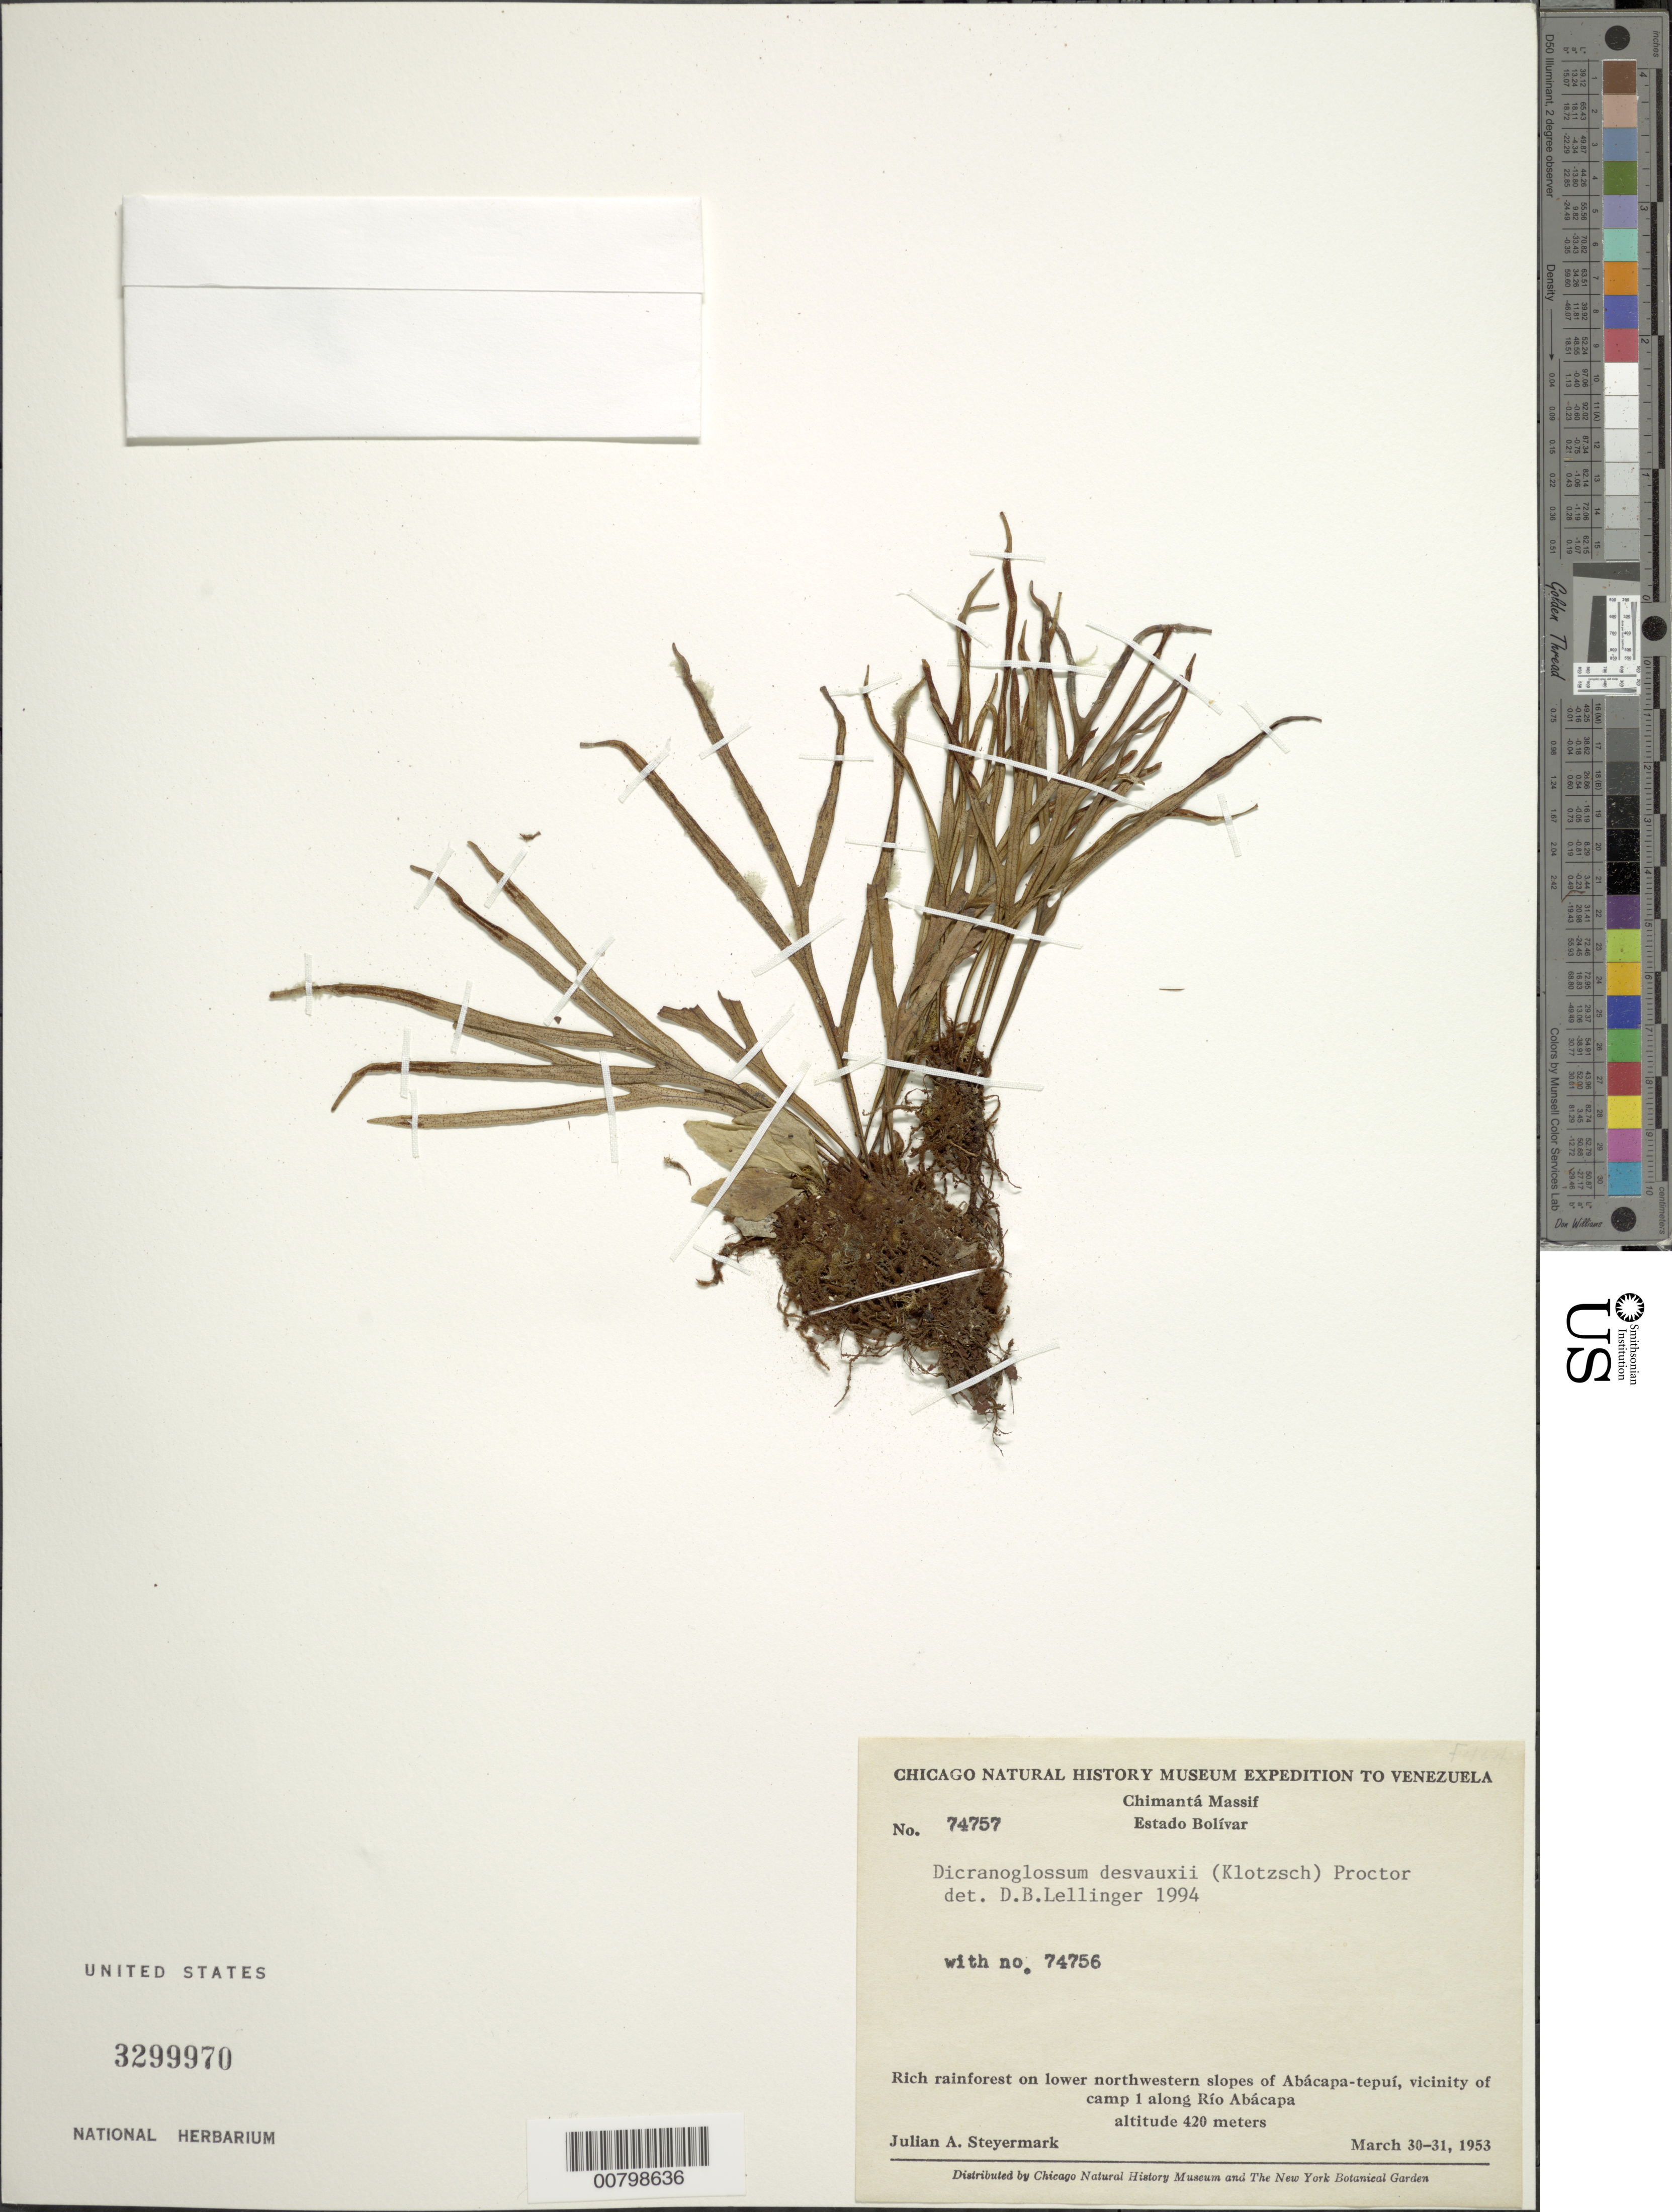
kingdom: Plantae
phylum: Tracheophyta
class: Polypodiopsida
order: Polypodiales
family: Polypodiaceae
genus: Pleopeltis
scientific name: Pleopeltis desvauxii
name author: (Klotzsch) Salino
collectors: J. Steyermark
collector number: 74757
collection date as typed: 30-Mar-53 to 31-Mar-53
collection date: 1953-03-30/1953-03-31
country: Venezuela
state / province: Bolívar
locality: Chimantá Massif, lower NW-slopes of Abácapa-tepuí, vicinity of camp 1 along Río Abácapa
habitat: Rich rainforest; on decayed tree trunk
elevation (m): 420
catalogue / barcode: US 3299970